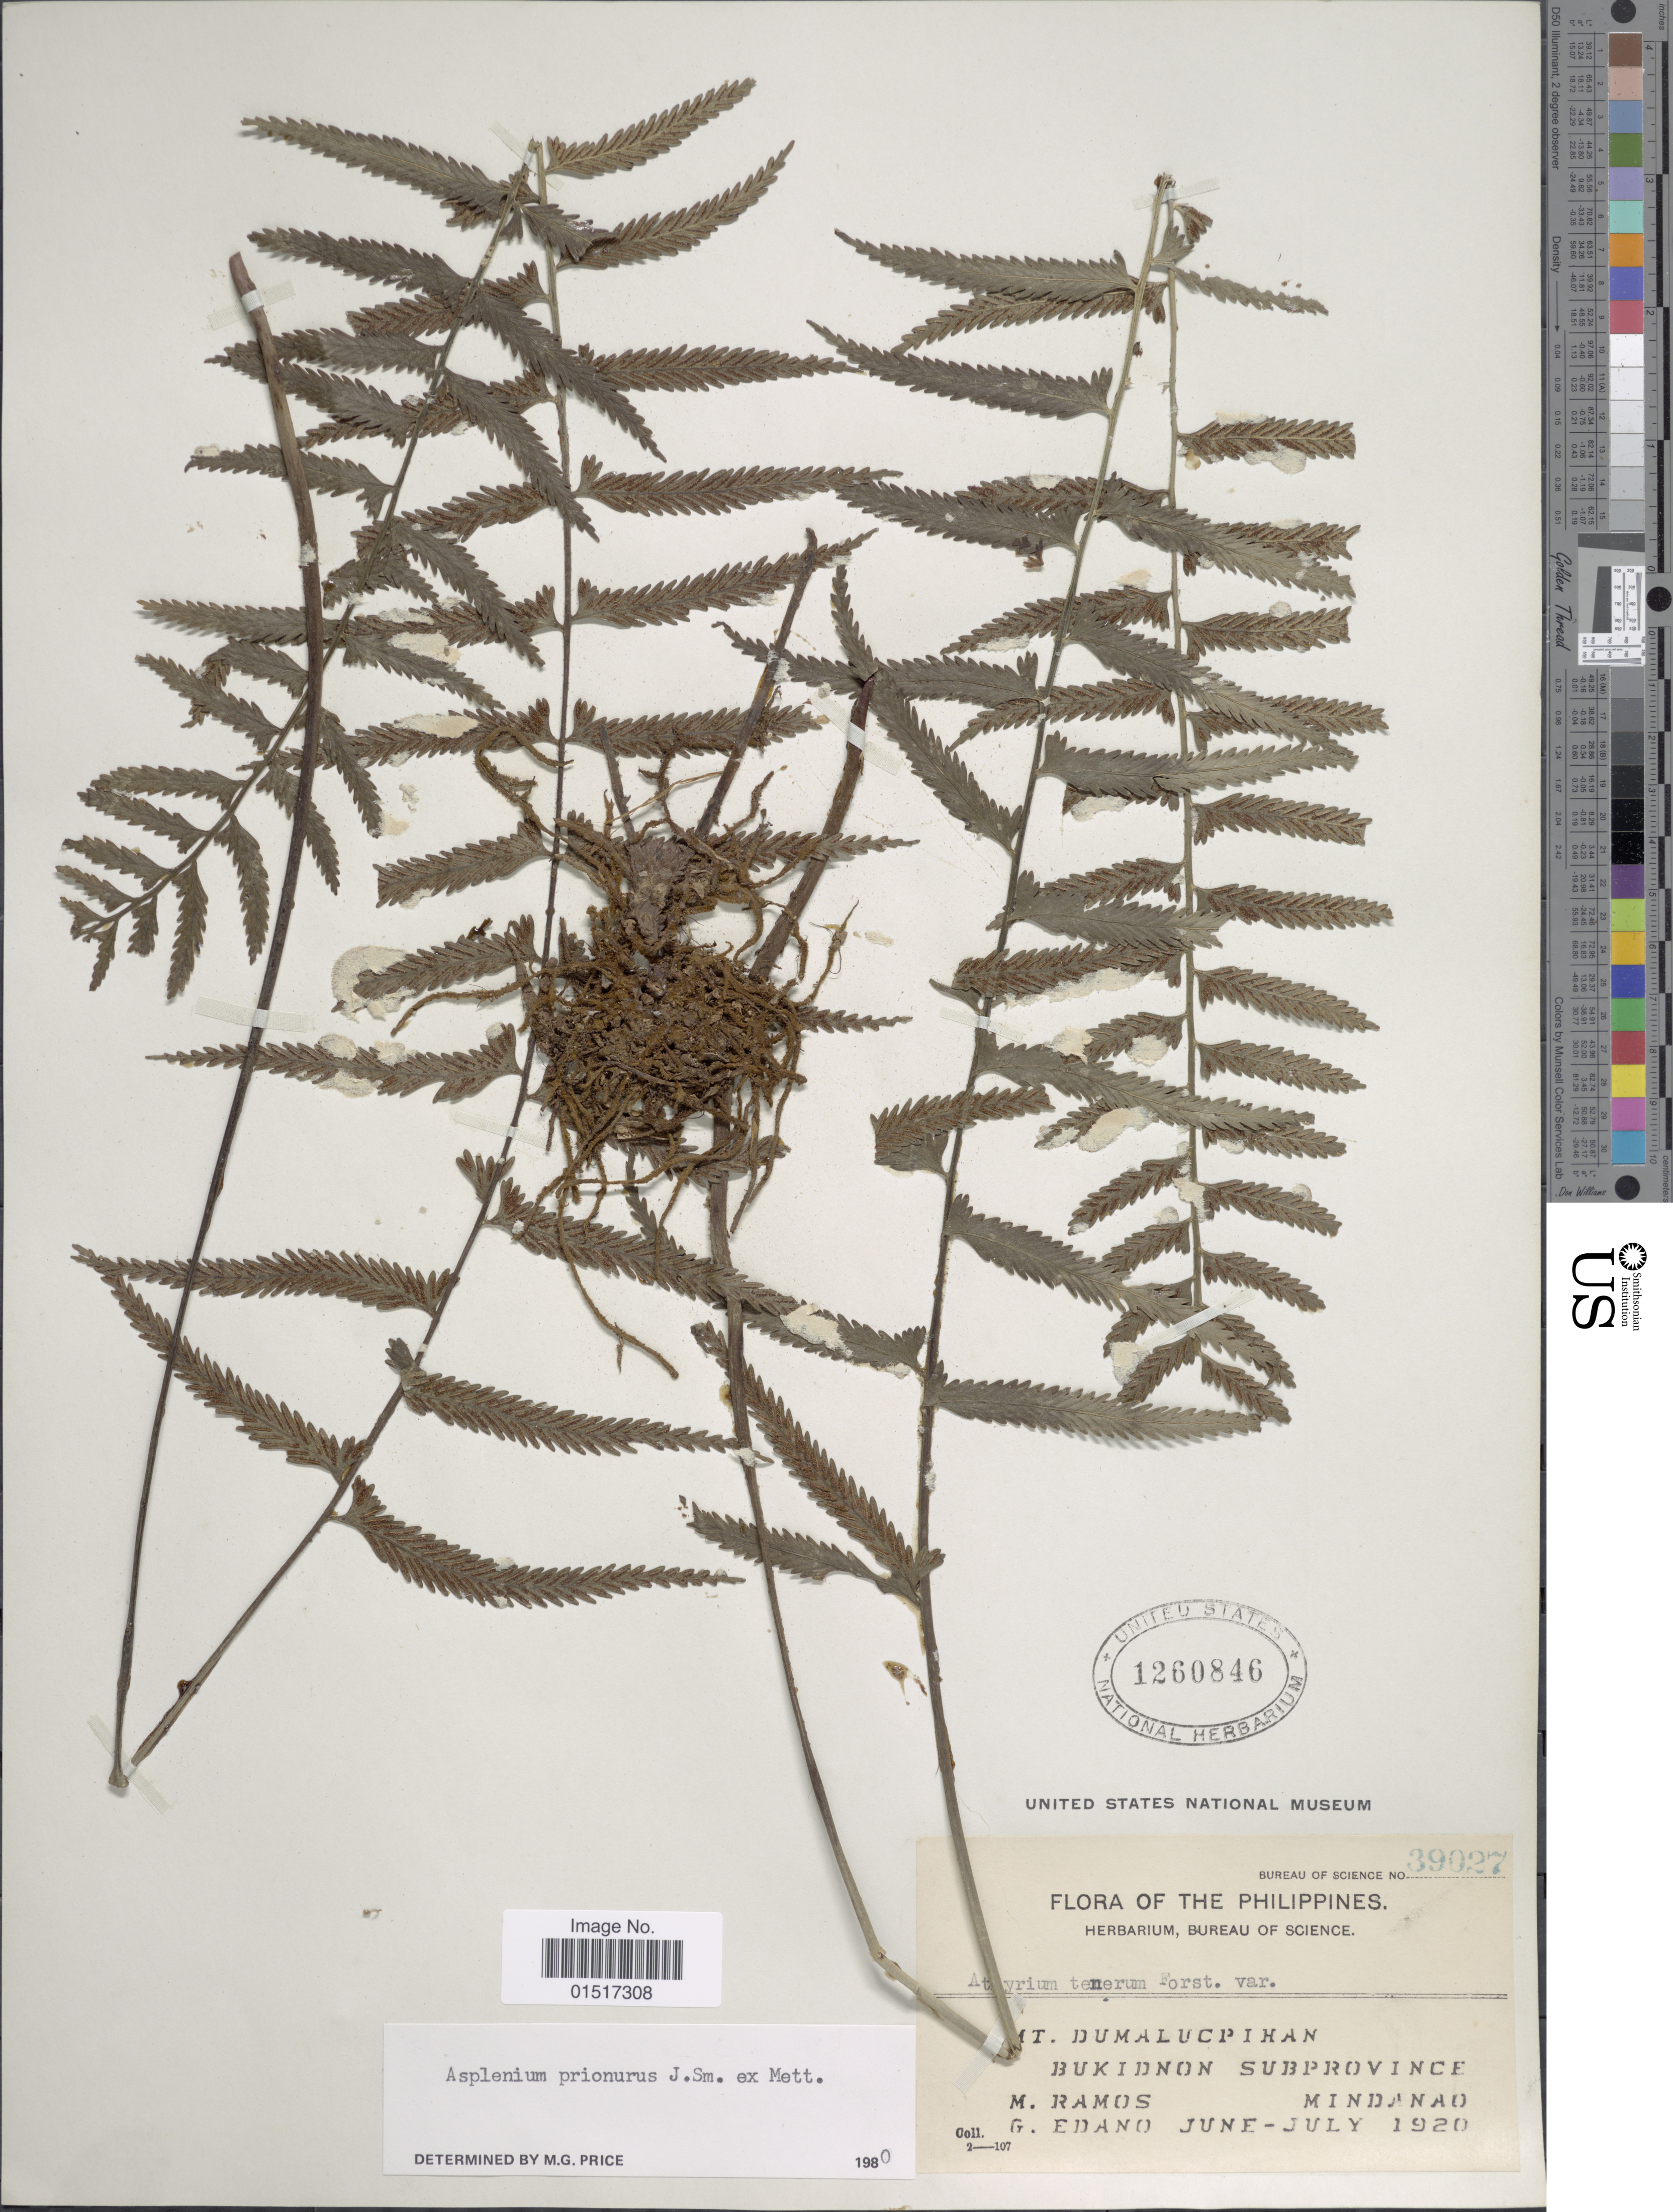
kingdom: Plantae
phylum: Tracheophyta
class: Polypodiopsida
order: Polypodiales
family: Aspleniaceae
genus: Asplenium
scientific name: Asplenium vulcanicum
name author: Blume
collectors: M. Ramos & G. Edaño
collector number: Bureau of Science 39027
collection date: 1920-06/1920-07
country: Philippines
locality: [illegible text]t. Dumalucpihan, Bukidnon Subprovince, Mindanao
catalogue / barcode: US 1260846